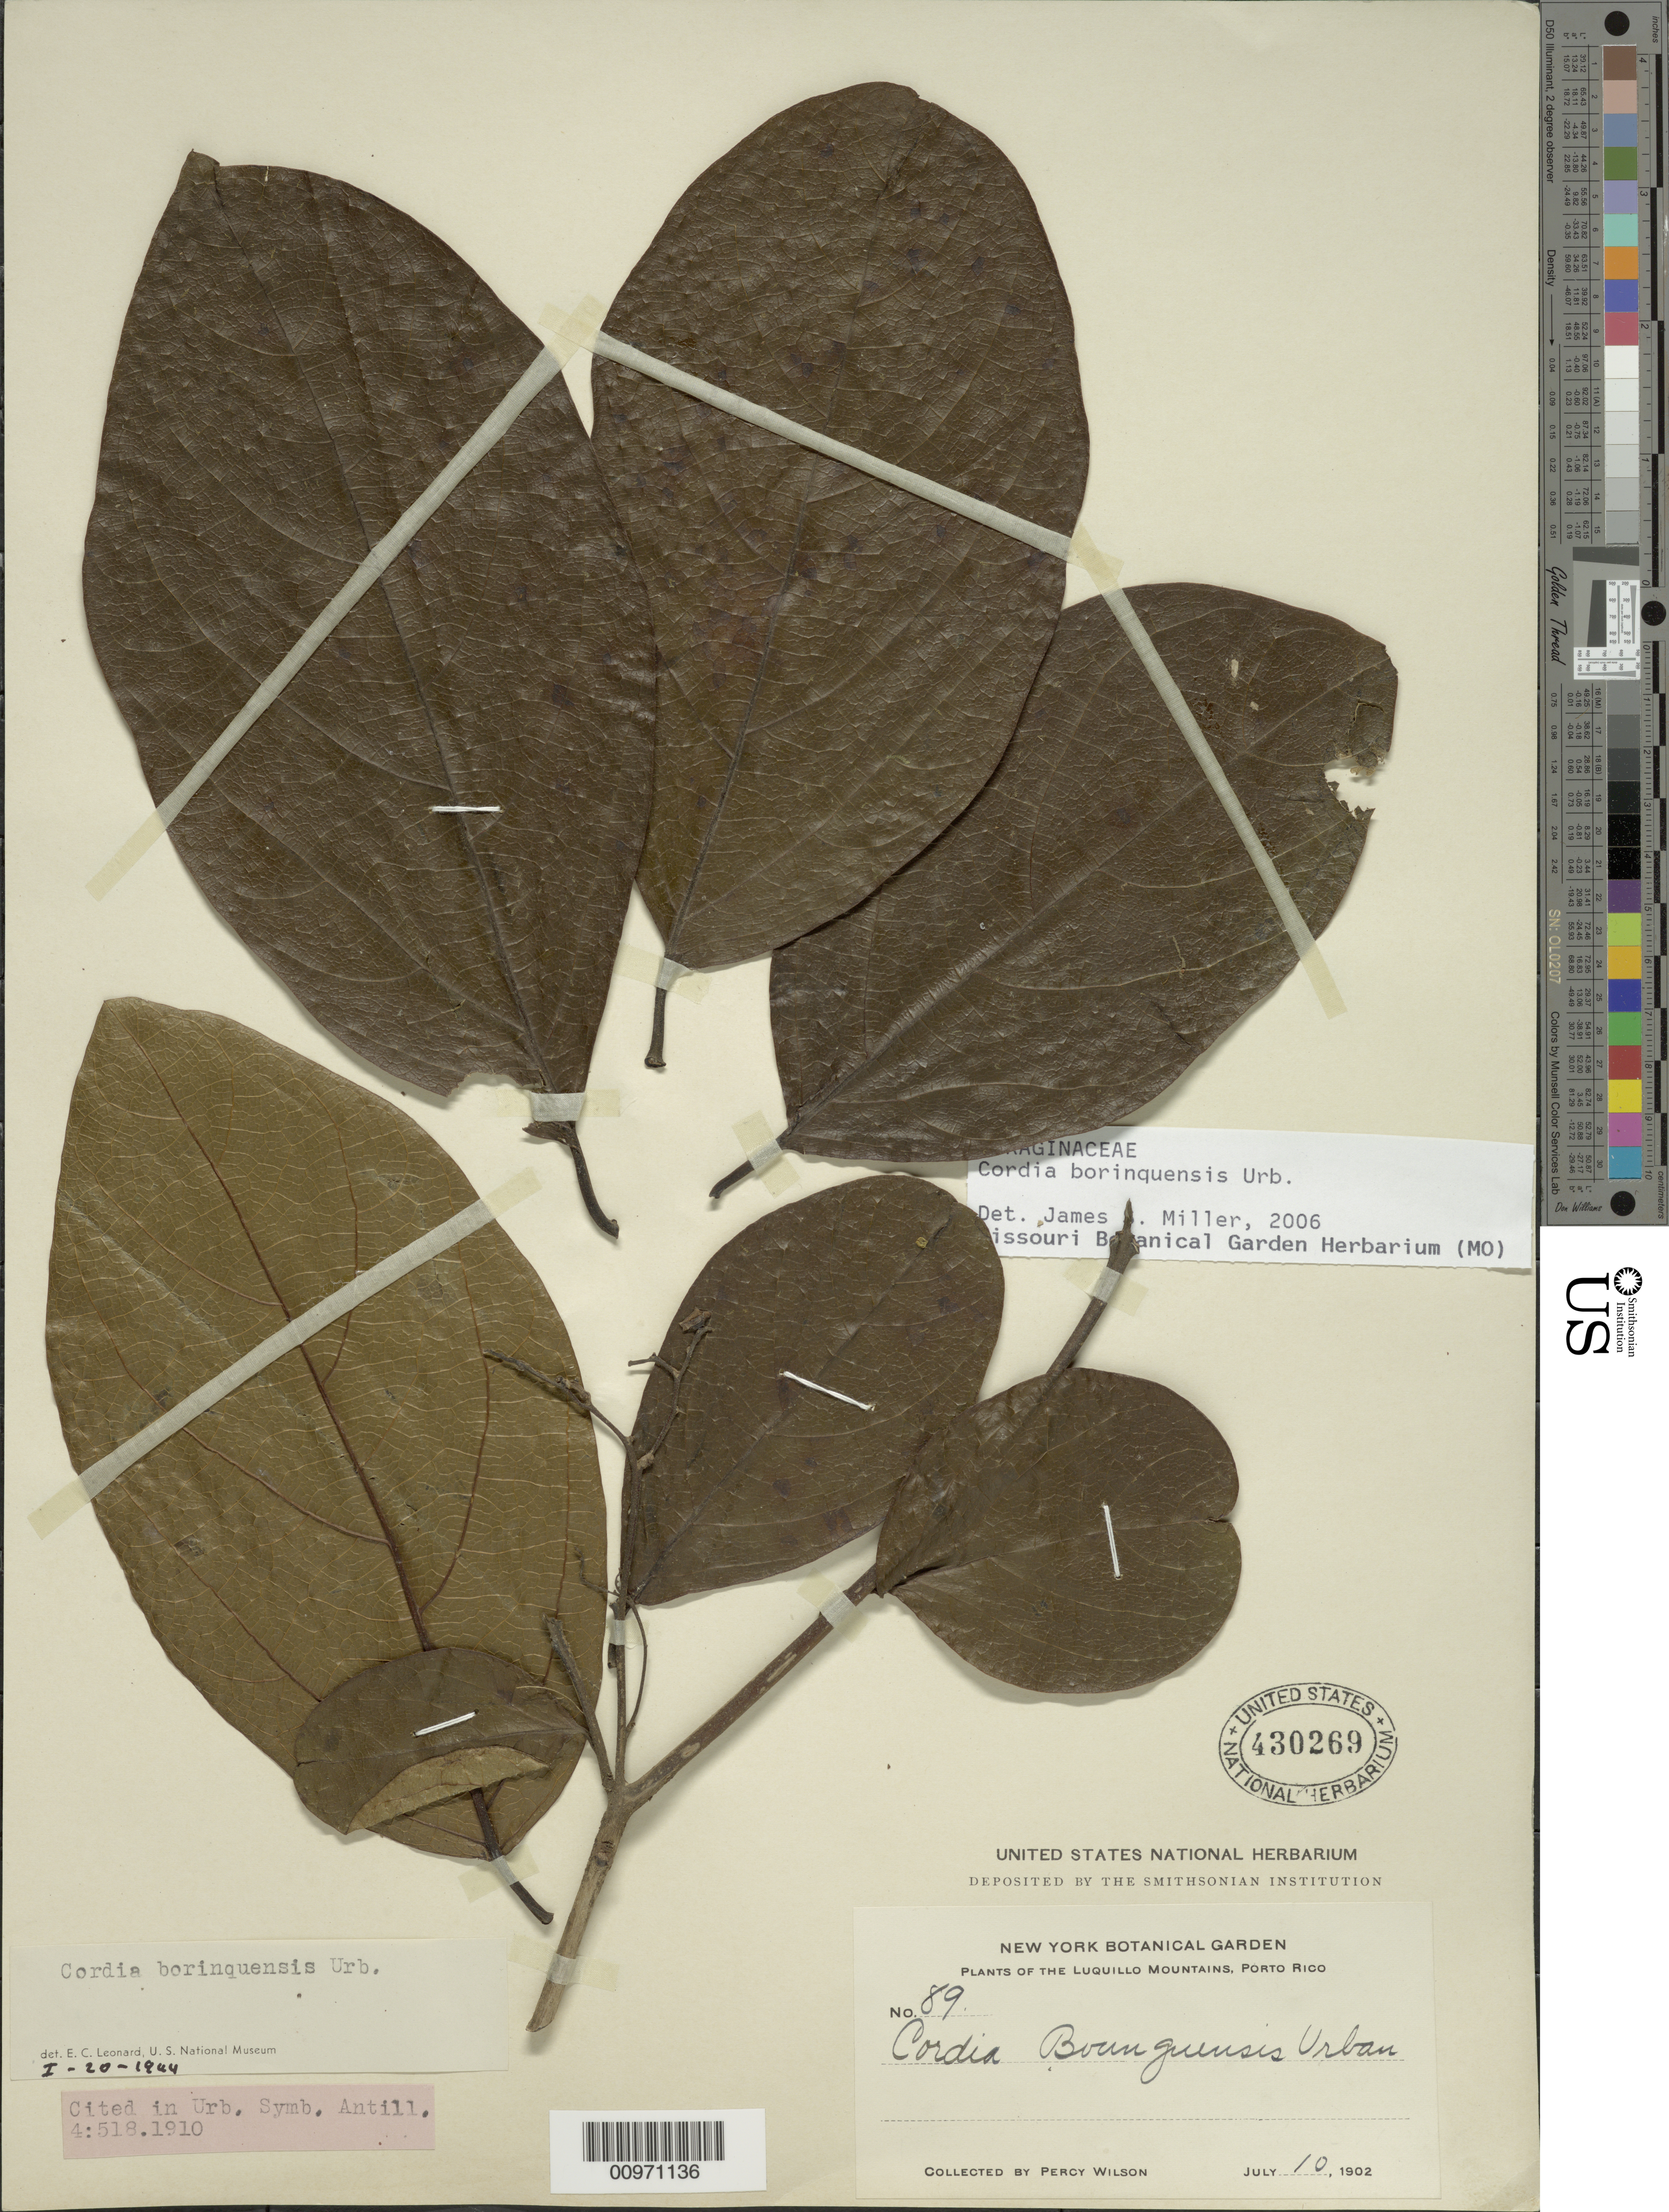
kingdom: Plantae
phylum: Tracheophyta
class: Magnoliopsida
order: Boraginales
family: Cordiaceae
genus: Cordia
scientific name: Cordia borinquensis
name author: Urb.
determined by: Miller, James S., (MO), Missouri Botanical Garden (UNITED STATES)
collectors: P. Wilson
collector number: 89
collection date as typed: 10 Jul 1902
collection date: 1902-07-10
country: Puerto Rico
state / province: Luquillo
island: Puerto Rico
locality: Luquillo Mountains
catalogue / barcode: US 430269